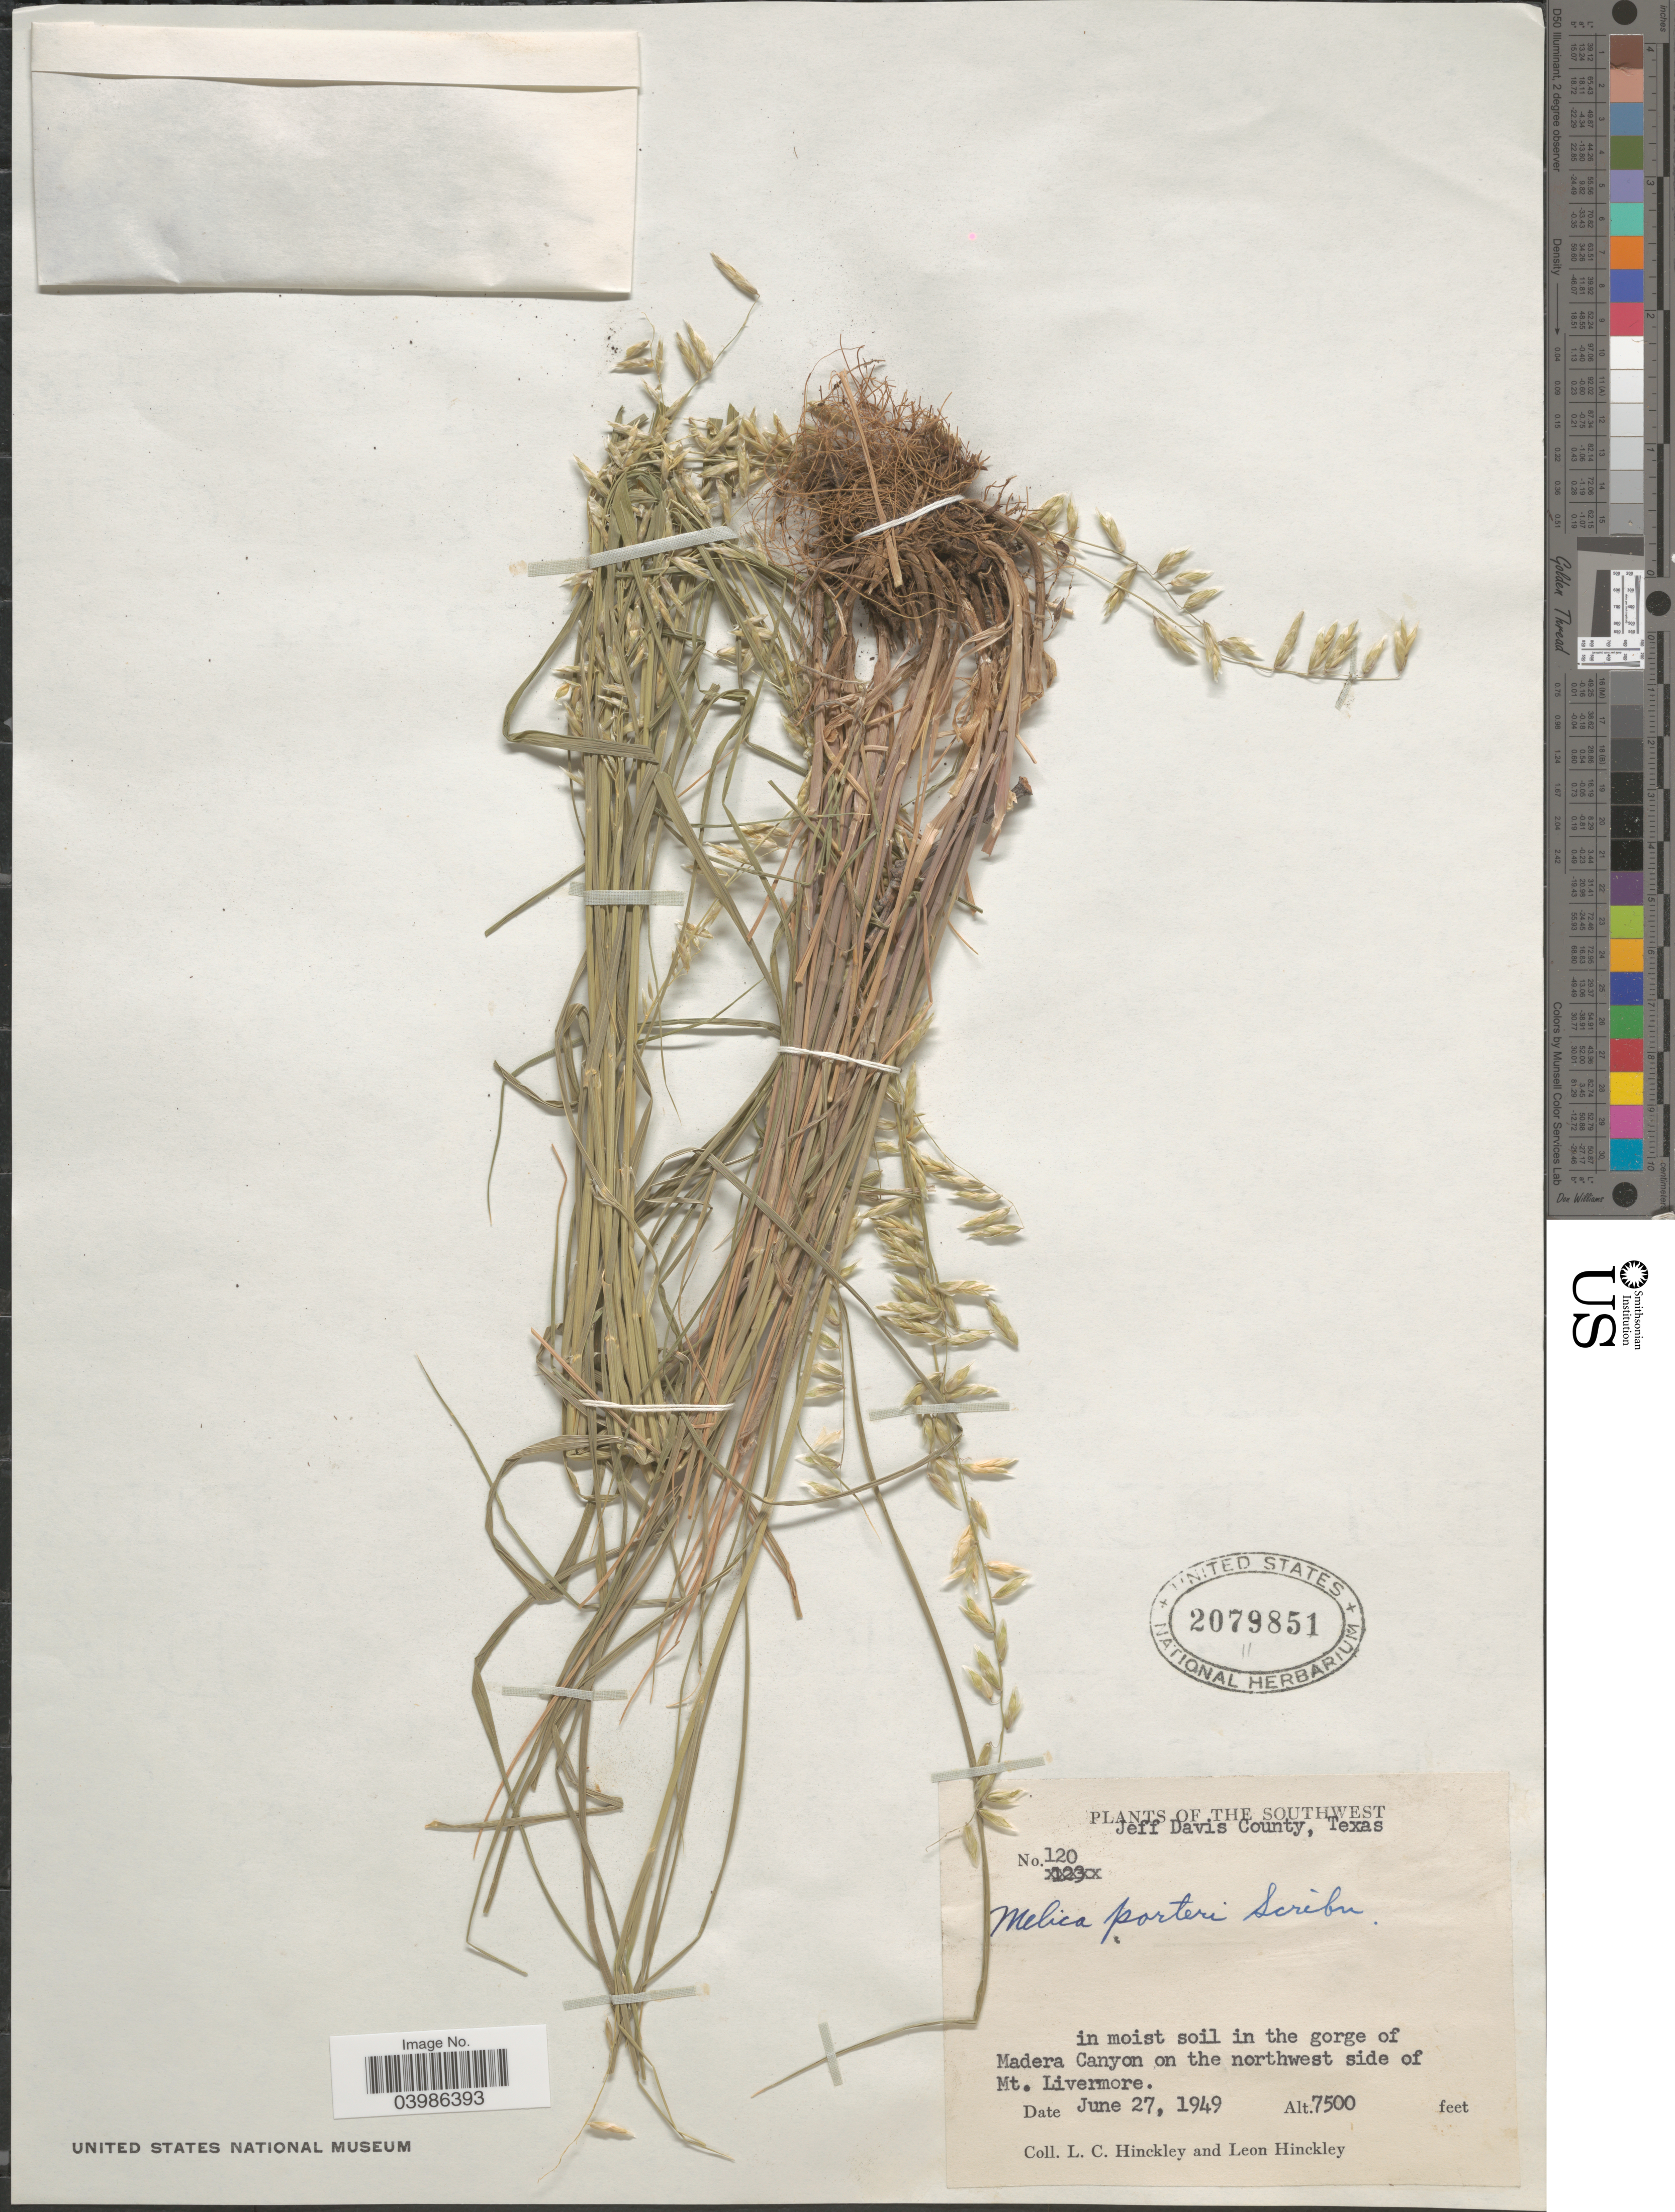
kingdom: Plantae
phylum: Tracheophyta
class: Liliopsida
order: Poales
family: Poaceae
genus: Melica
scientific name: Melica porteri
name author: Scribn.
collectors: L. Hinckley & L. Hinckley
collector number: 120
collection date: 1949-06-27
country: United States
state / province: Texas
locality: The Southwest. Jeff Davis County. In moist soil in the gorge of Madera Canyon on the northwest side of Mt. Livermore.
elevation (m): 2286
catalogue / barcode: US 2079851